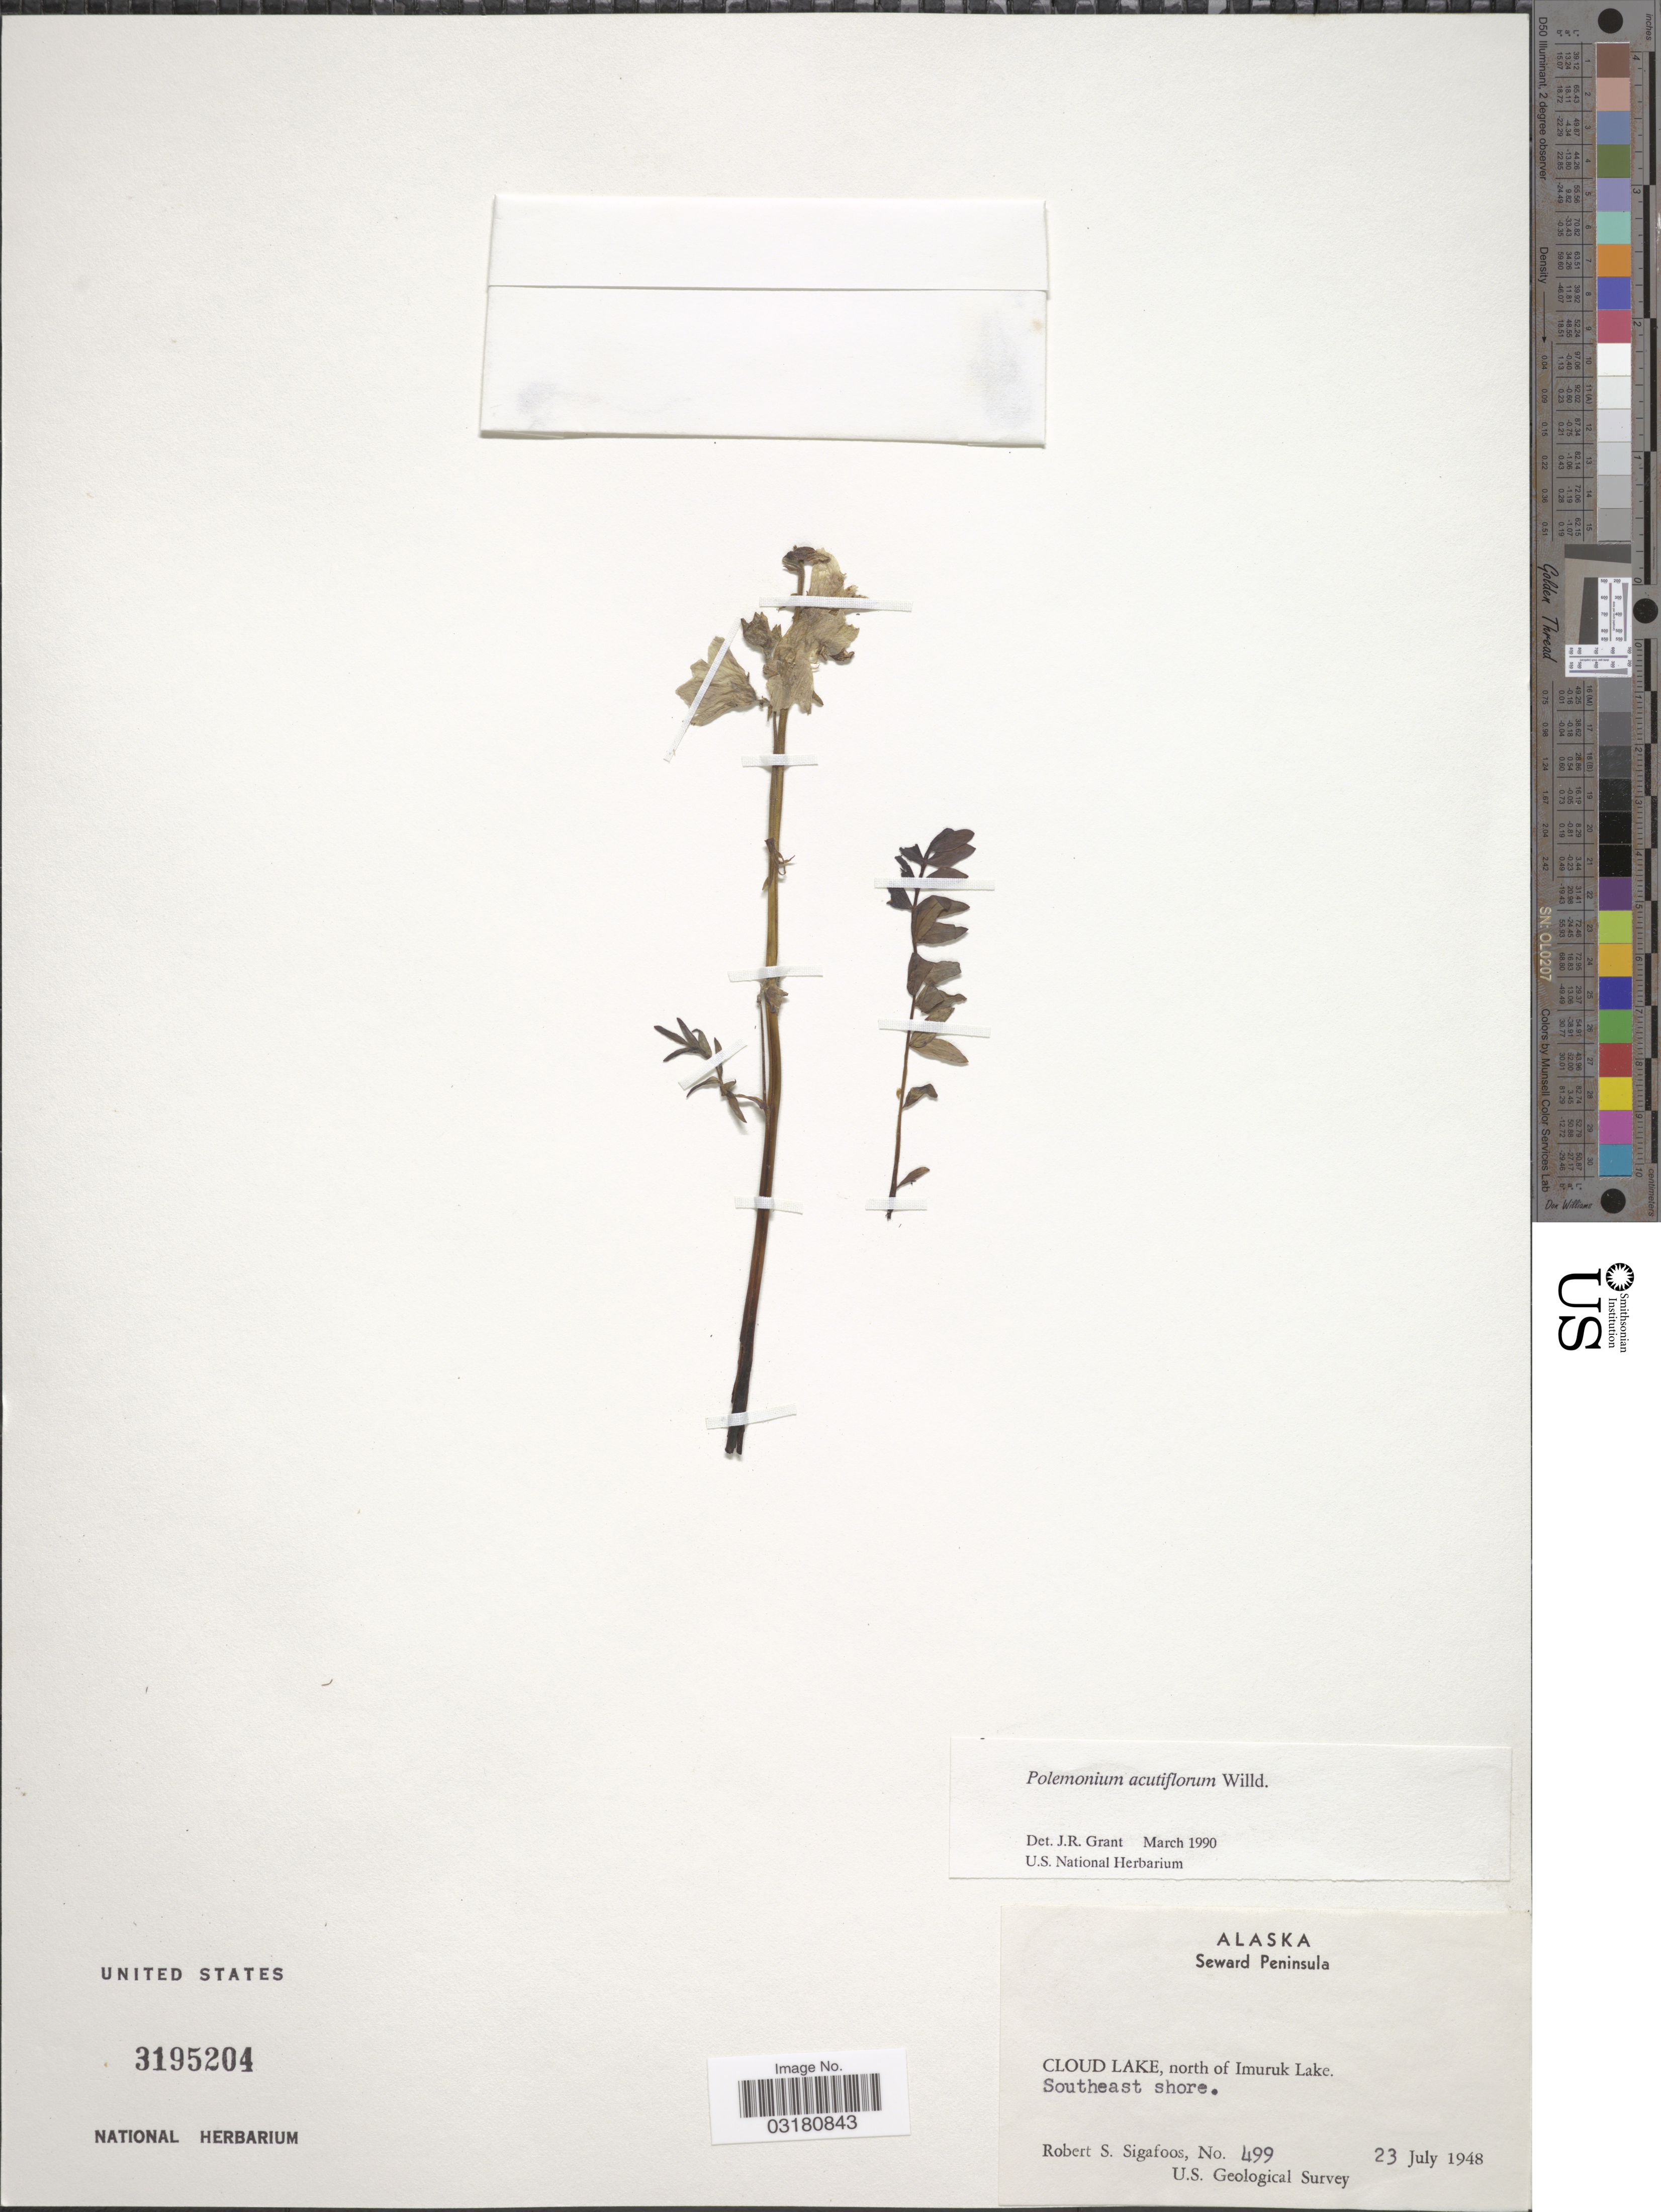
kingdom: Plantae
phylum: Tracheophyta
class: Magnoliopsida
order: Ericales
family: Polemoniaceae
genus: Polemonium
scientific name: Polemonium acutiflorum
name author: Willd. ex Roem. & Schult.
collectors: R. Sigafoos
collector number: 499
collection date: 1948-07-23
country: United States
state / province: Alaska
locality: Seward Peninsula. Cloud Lake, north of Imuruk Lake. Southeast shore.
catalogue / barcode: US 3195204